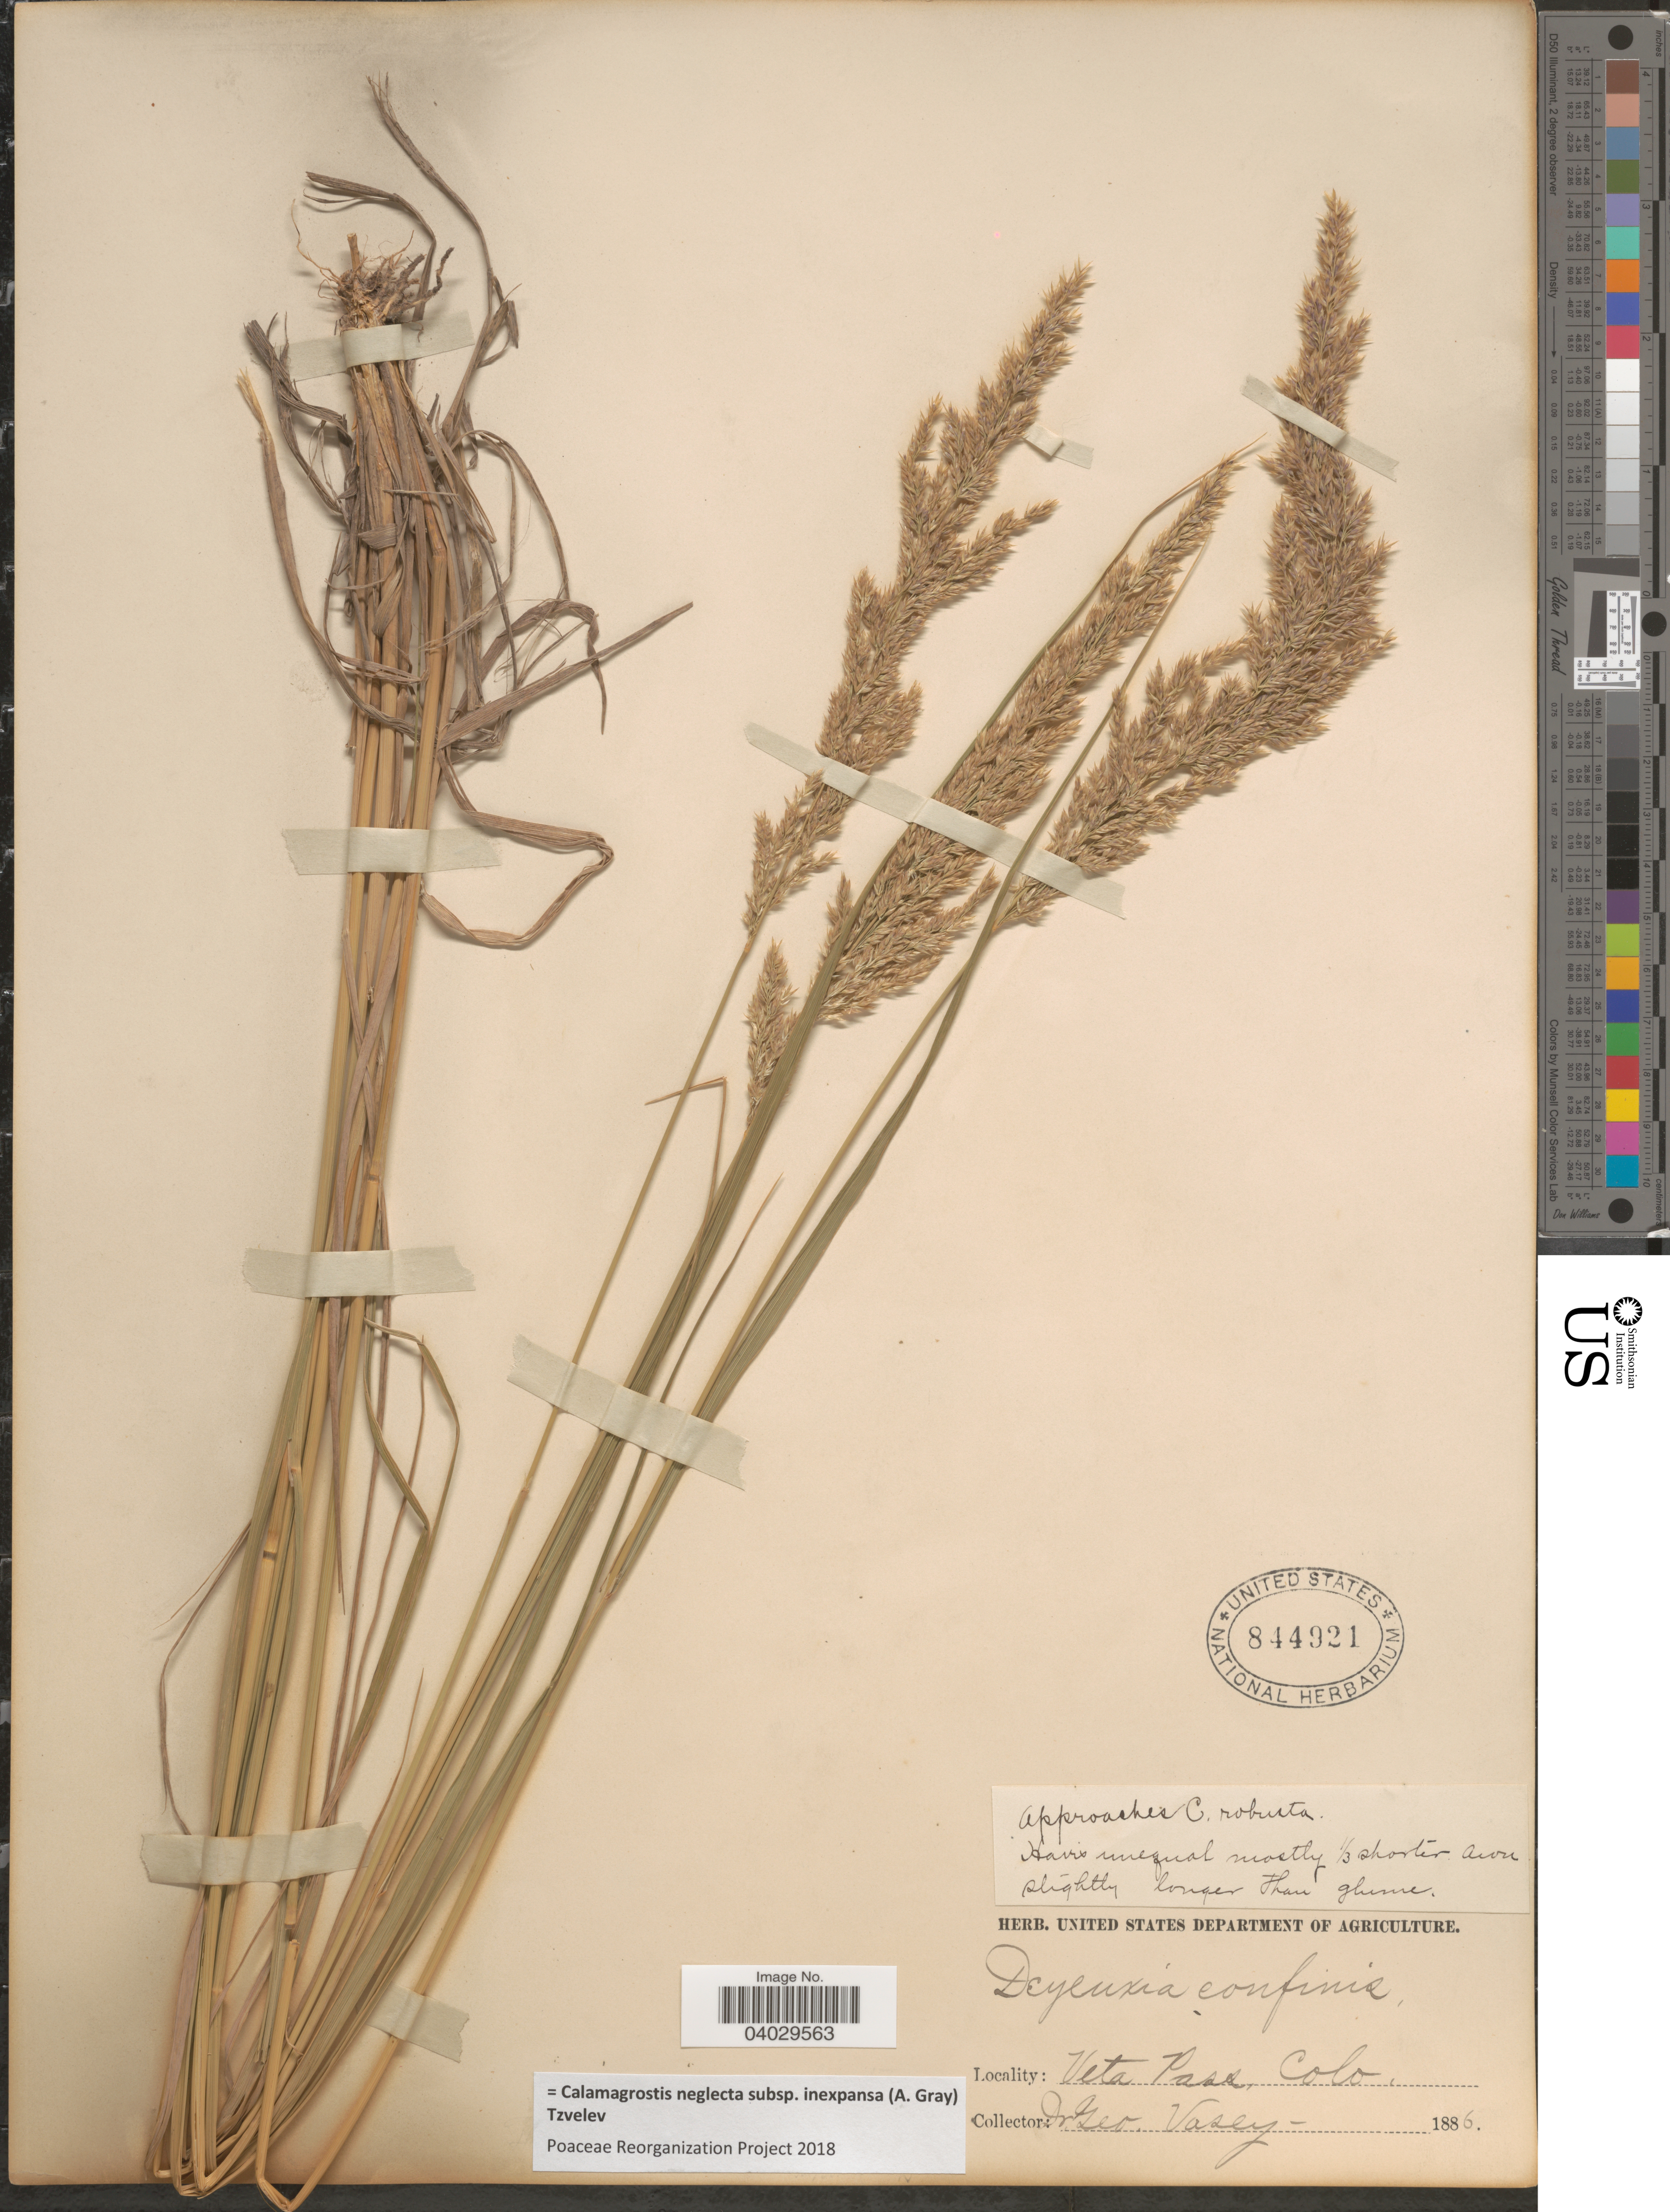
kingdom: Plantae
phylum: Tracheophyta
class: Liliopsida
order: Poales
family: Poaceae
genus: Calamagrostis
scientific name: Calamagrostis neglecta subsp. inexpansa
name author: (A. Gray) Tzvelev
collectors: G. Vasey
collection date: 1886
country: United States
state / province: Colorado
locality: Veta Pass.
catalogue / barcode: US 844921